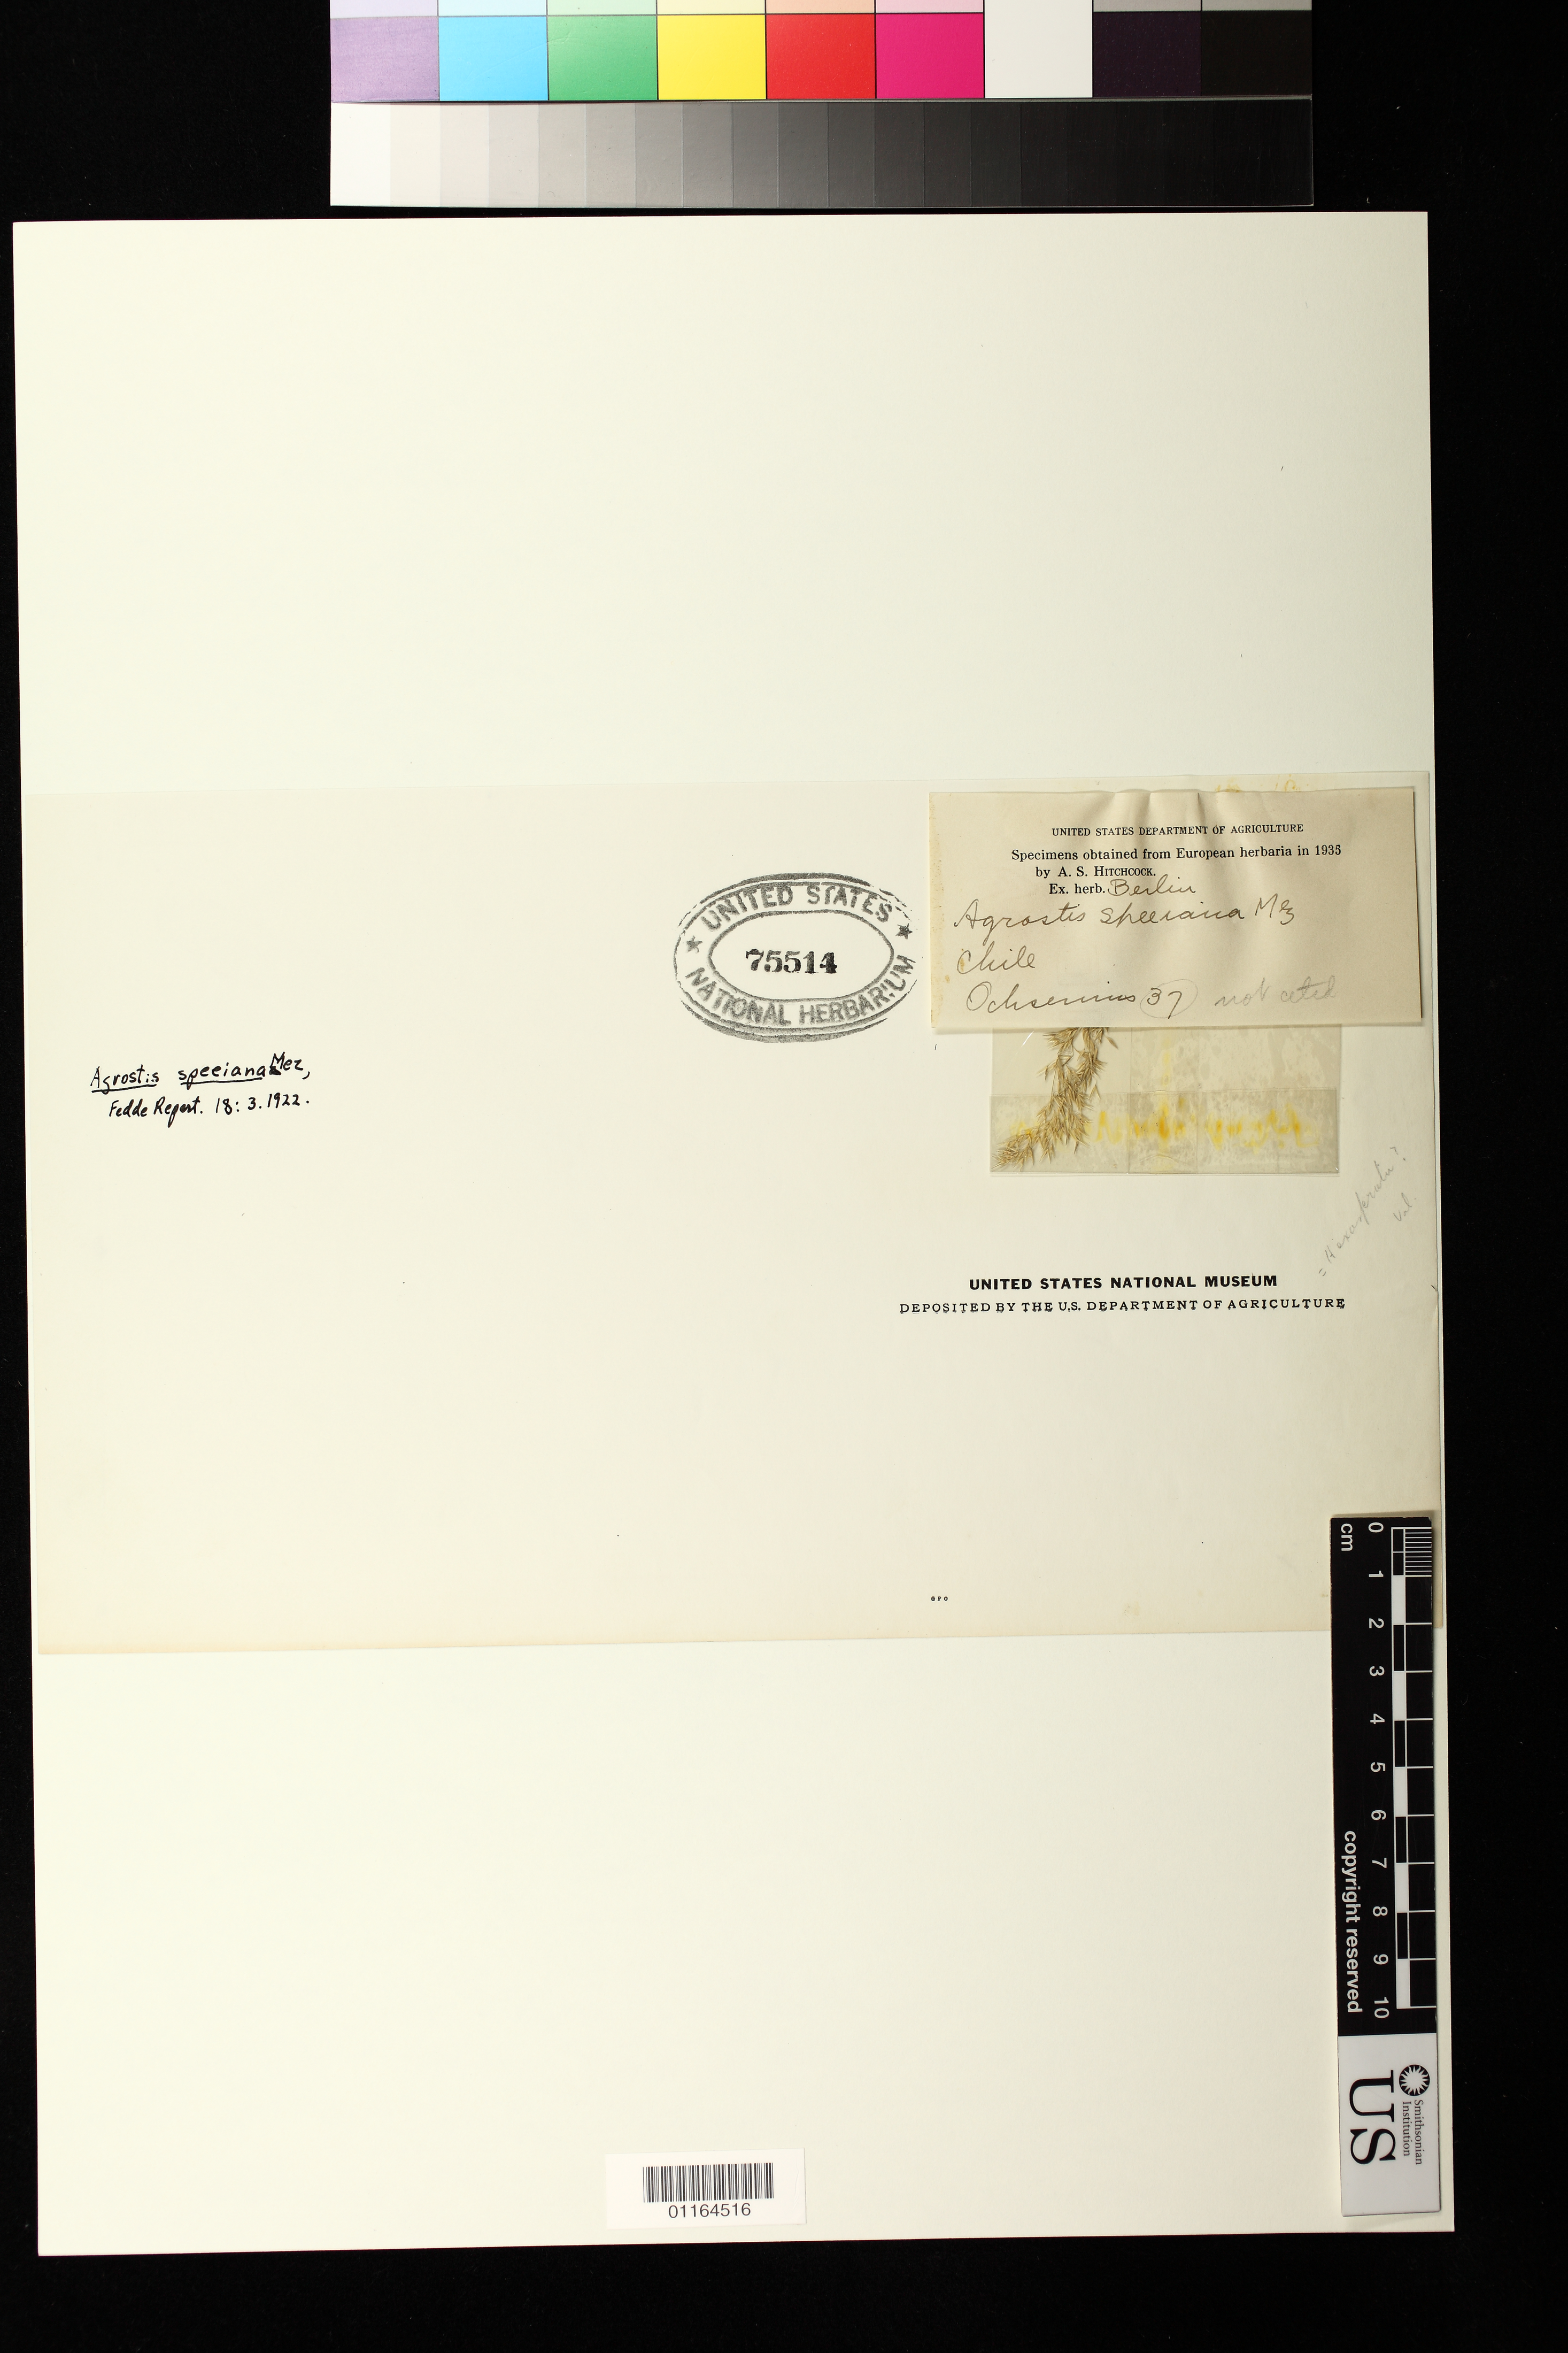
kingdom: Plantae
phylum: Tracheophyta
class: Liliopsida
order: Poales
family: Poaceae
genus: Agrostis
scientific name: Agrostis speeiana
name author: Mez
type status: Syntype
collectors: C. Ochsenius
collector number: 37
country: Chile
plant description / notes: Fragmentary material of type specimen ex herb. Berlin.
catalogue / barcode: US 75514